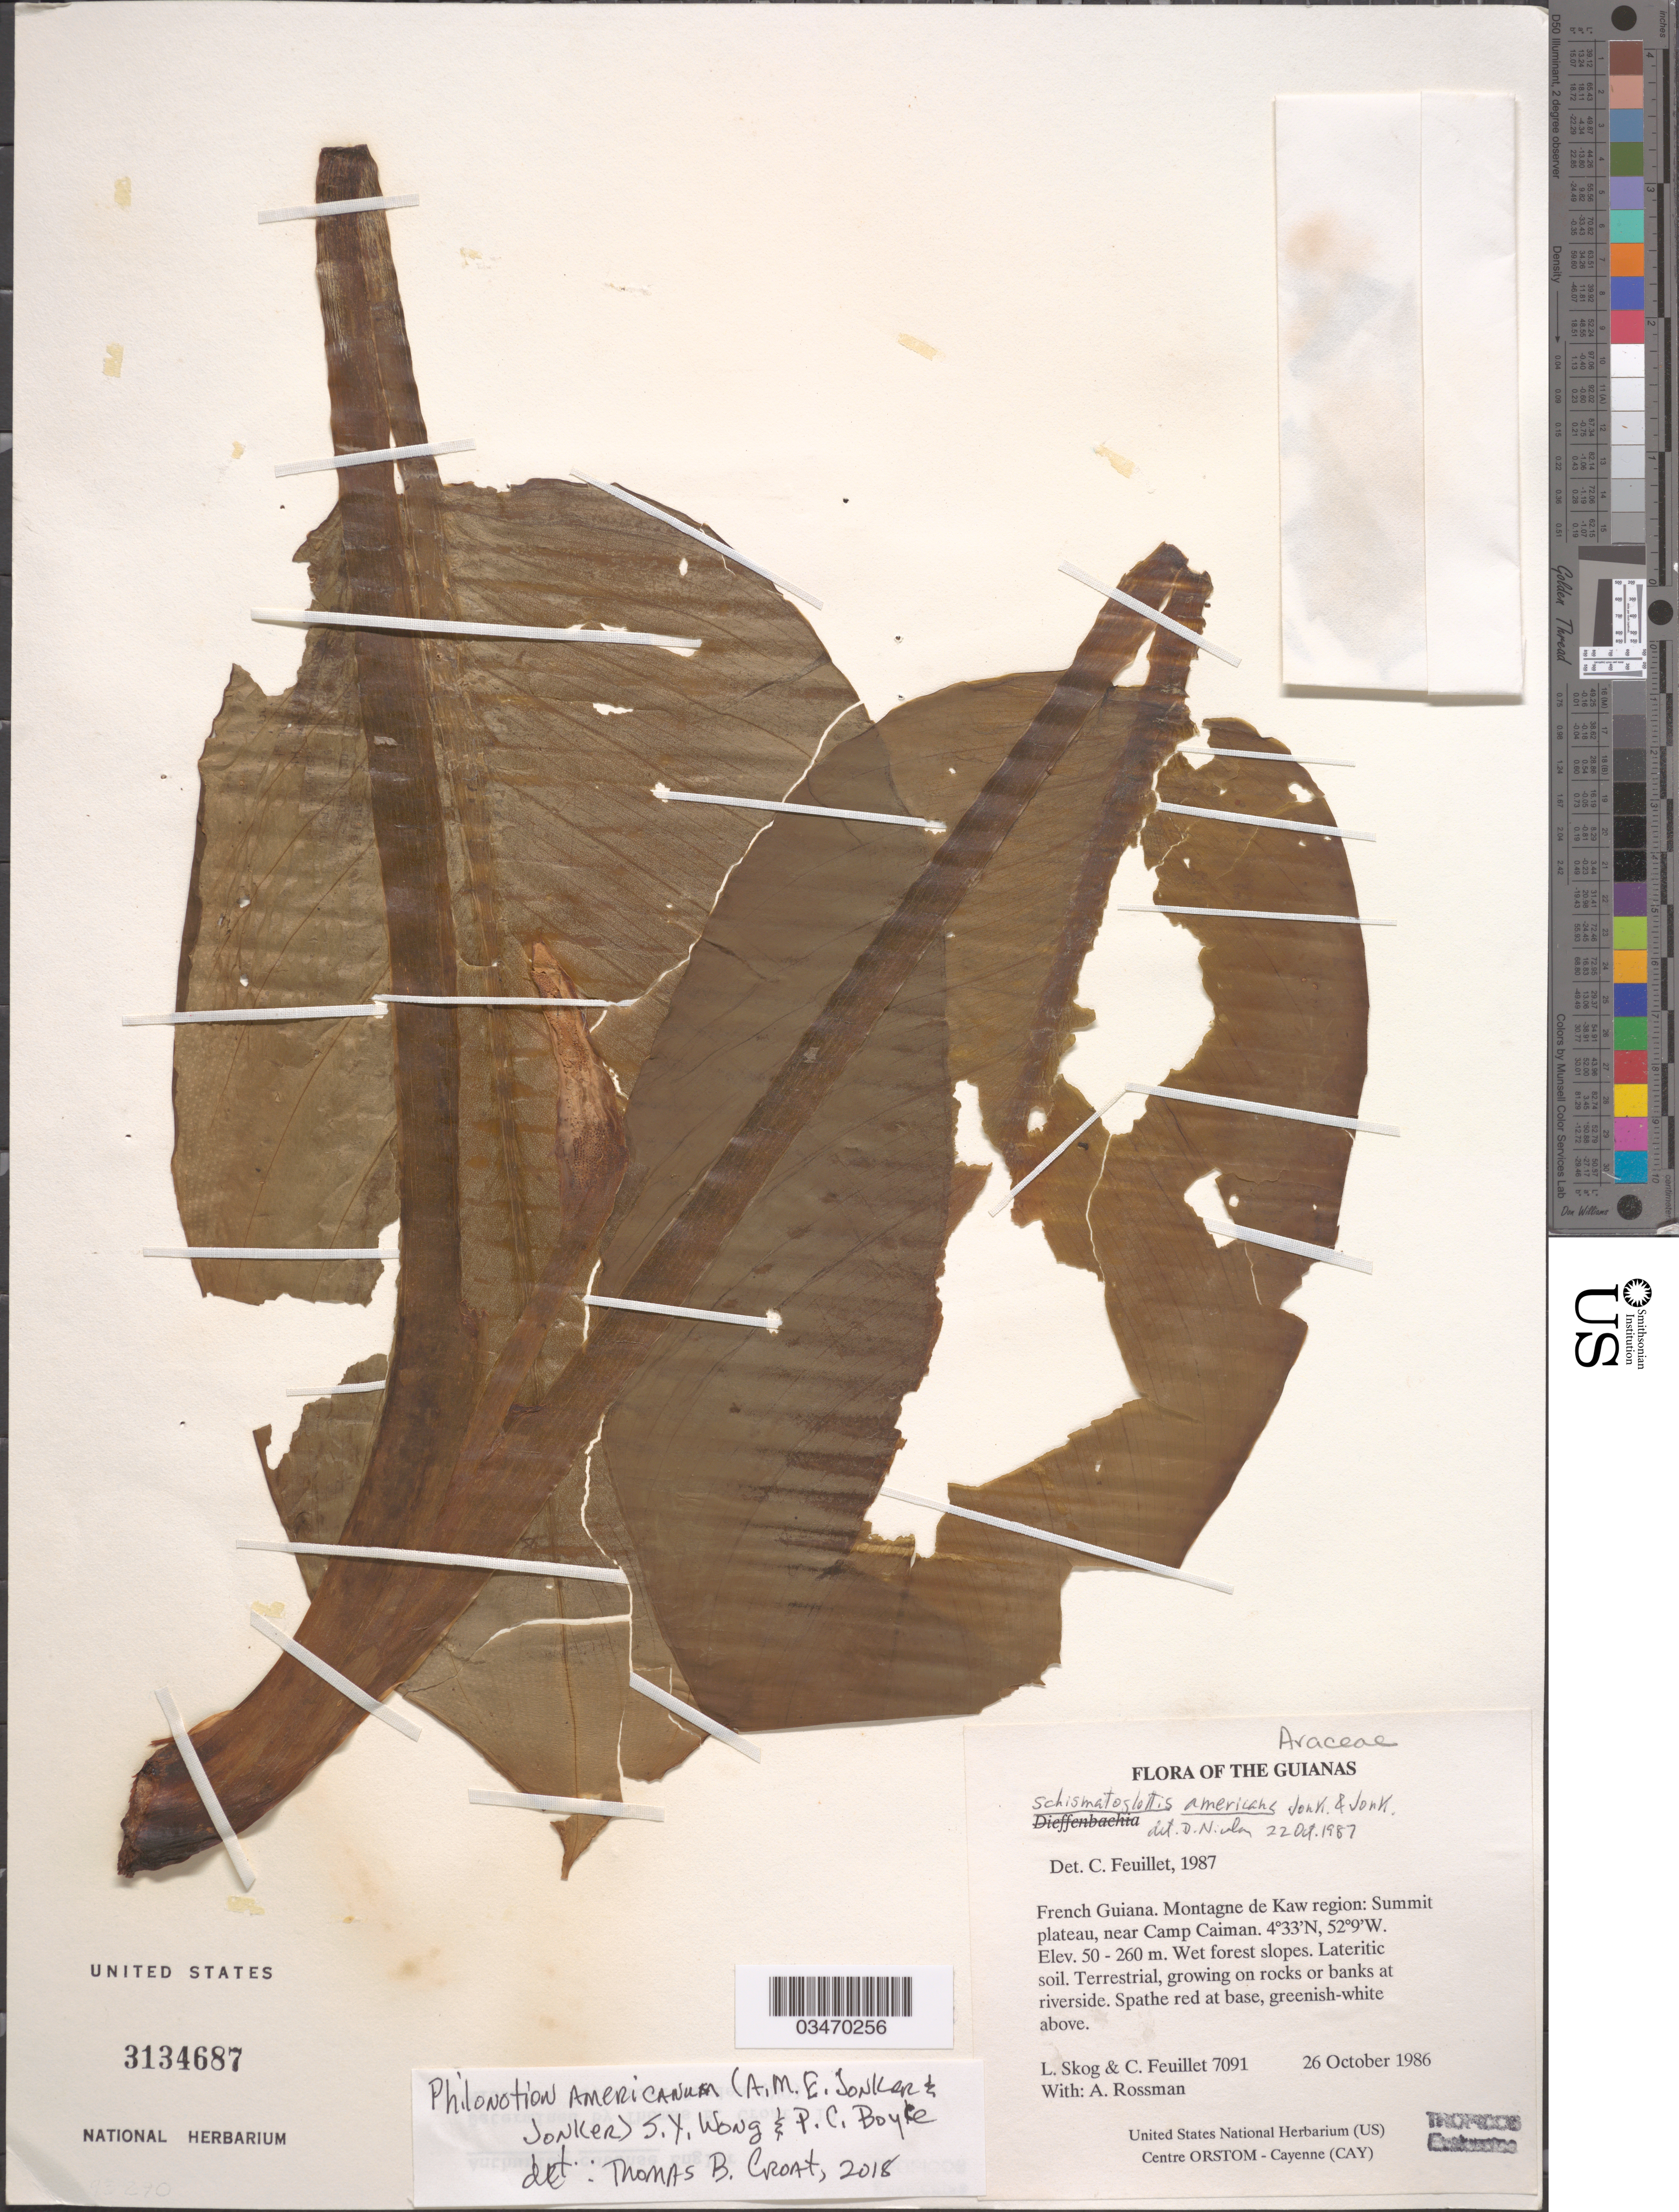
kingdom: Plantae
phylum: Tracheophyta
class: Liliopsida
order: Alismatales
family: Araceae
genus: Philonotion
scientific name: Philonotion americanum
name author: (A.M.E. Jonker & Jonker) S.Y. Wong & P.C. Boyce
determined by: Croat, Thomas B., Missouri Botanical Garden (MO)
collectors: L. E. Skog, C. Feuillet & A. Rossman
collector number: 7091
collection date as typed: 26 October 1986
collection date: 1986-10-26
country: French Guiana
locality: Montagne de Kaw. At second creek on lower western slope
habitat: Wet forest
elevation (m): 50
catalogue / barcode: US 3134687